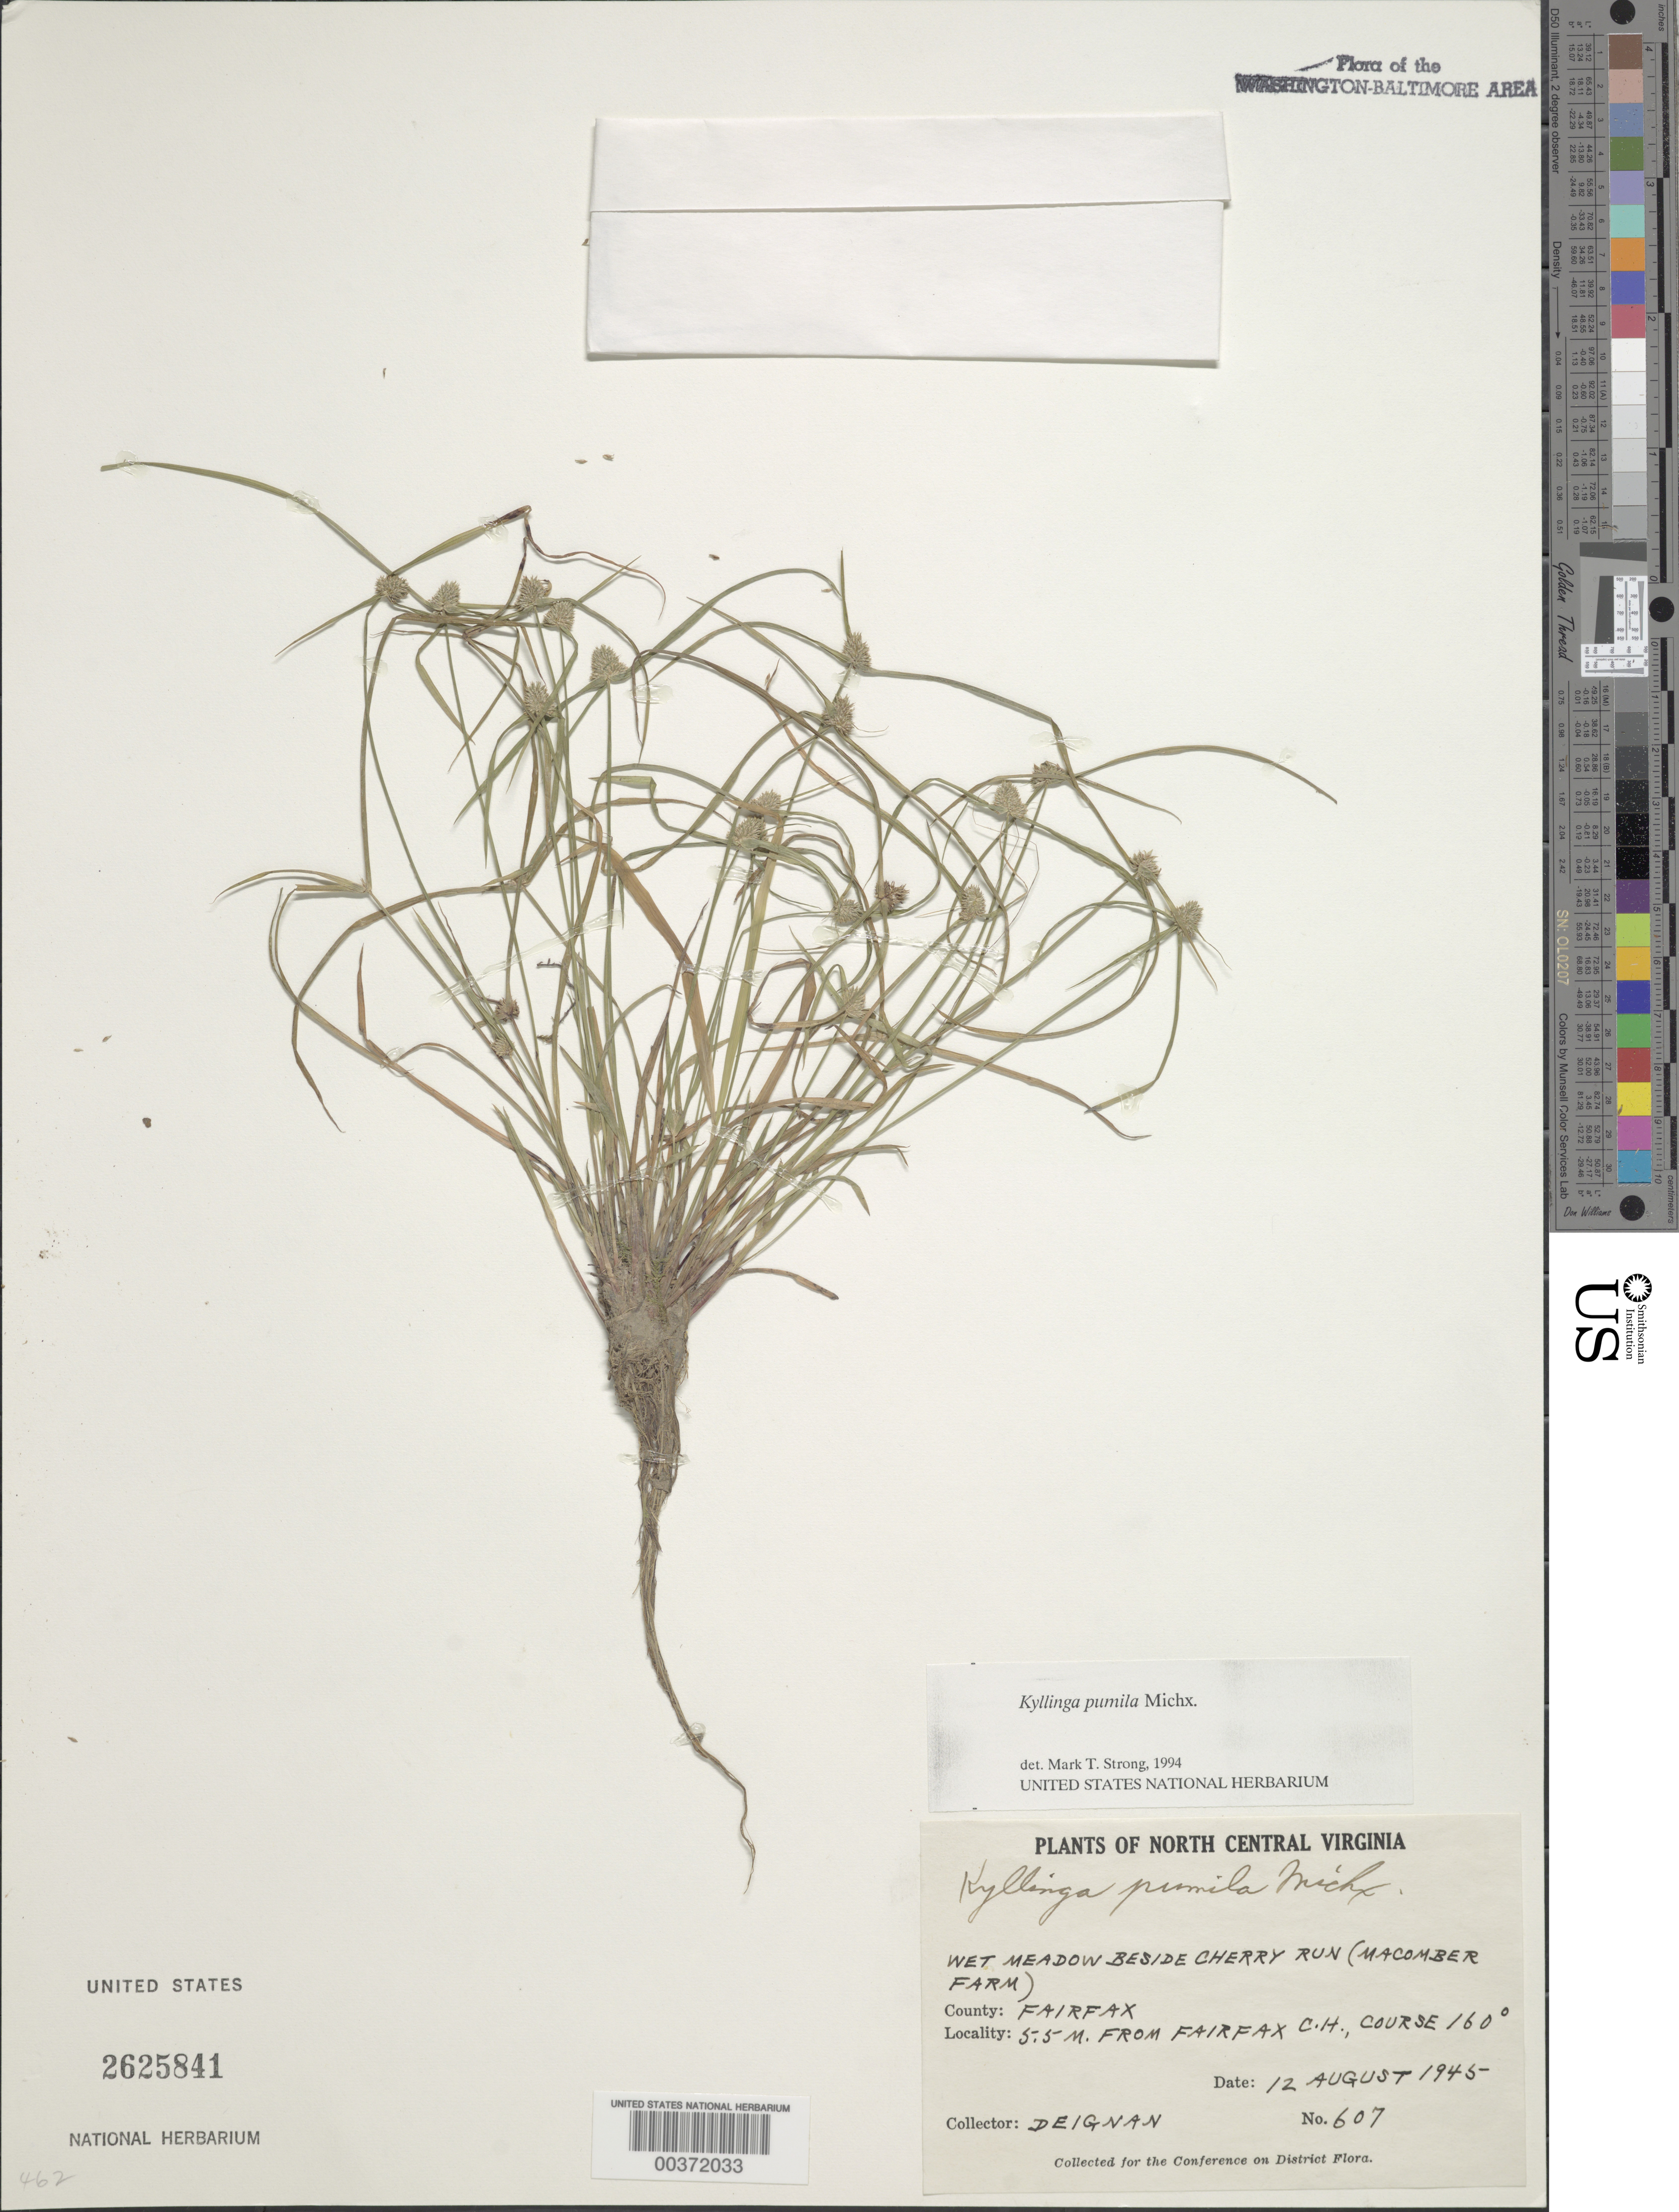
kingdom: Plantae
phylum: Tracheophyta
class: Liliopsida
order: Poales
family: Cyperaceae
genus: Cyperus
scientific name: Cyperus hortensis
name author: (Salzm. ex Steud.) Dorr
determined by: Strong, M. T., (US), Smithsonian Institution - National Museum of Natural History (UNITED STATES)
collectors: H. Deignan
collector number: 607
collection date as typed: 12 Aug 1945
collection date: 1945-08-12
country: United States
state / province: Virginia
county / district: Fairfax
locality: Cherry Run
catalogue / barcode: US 2625841